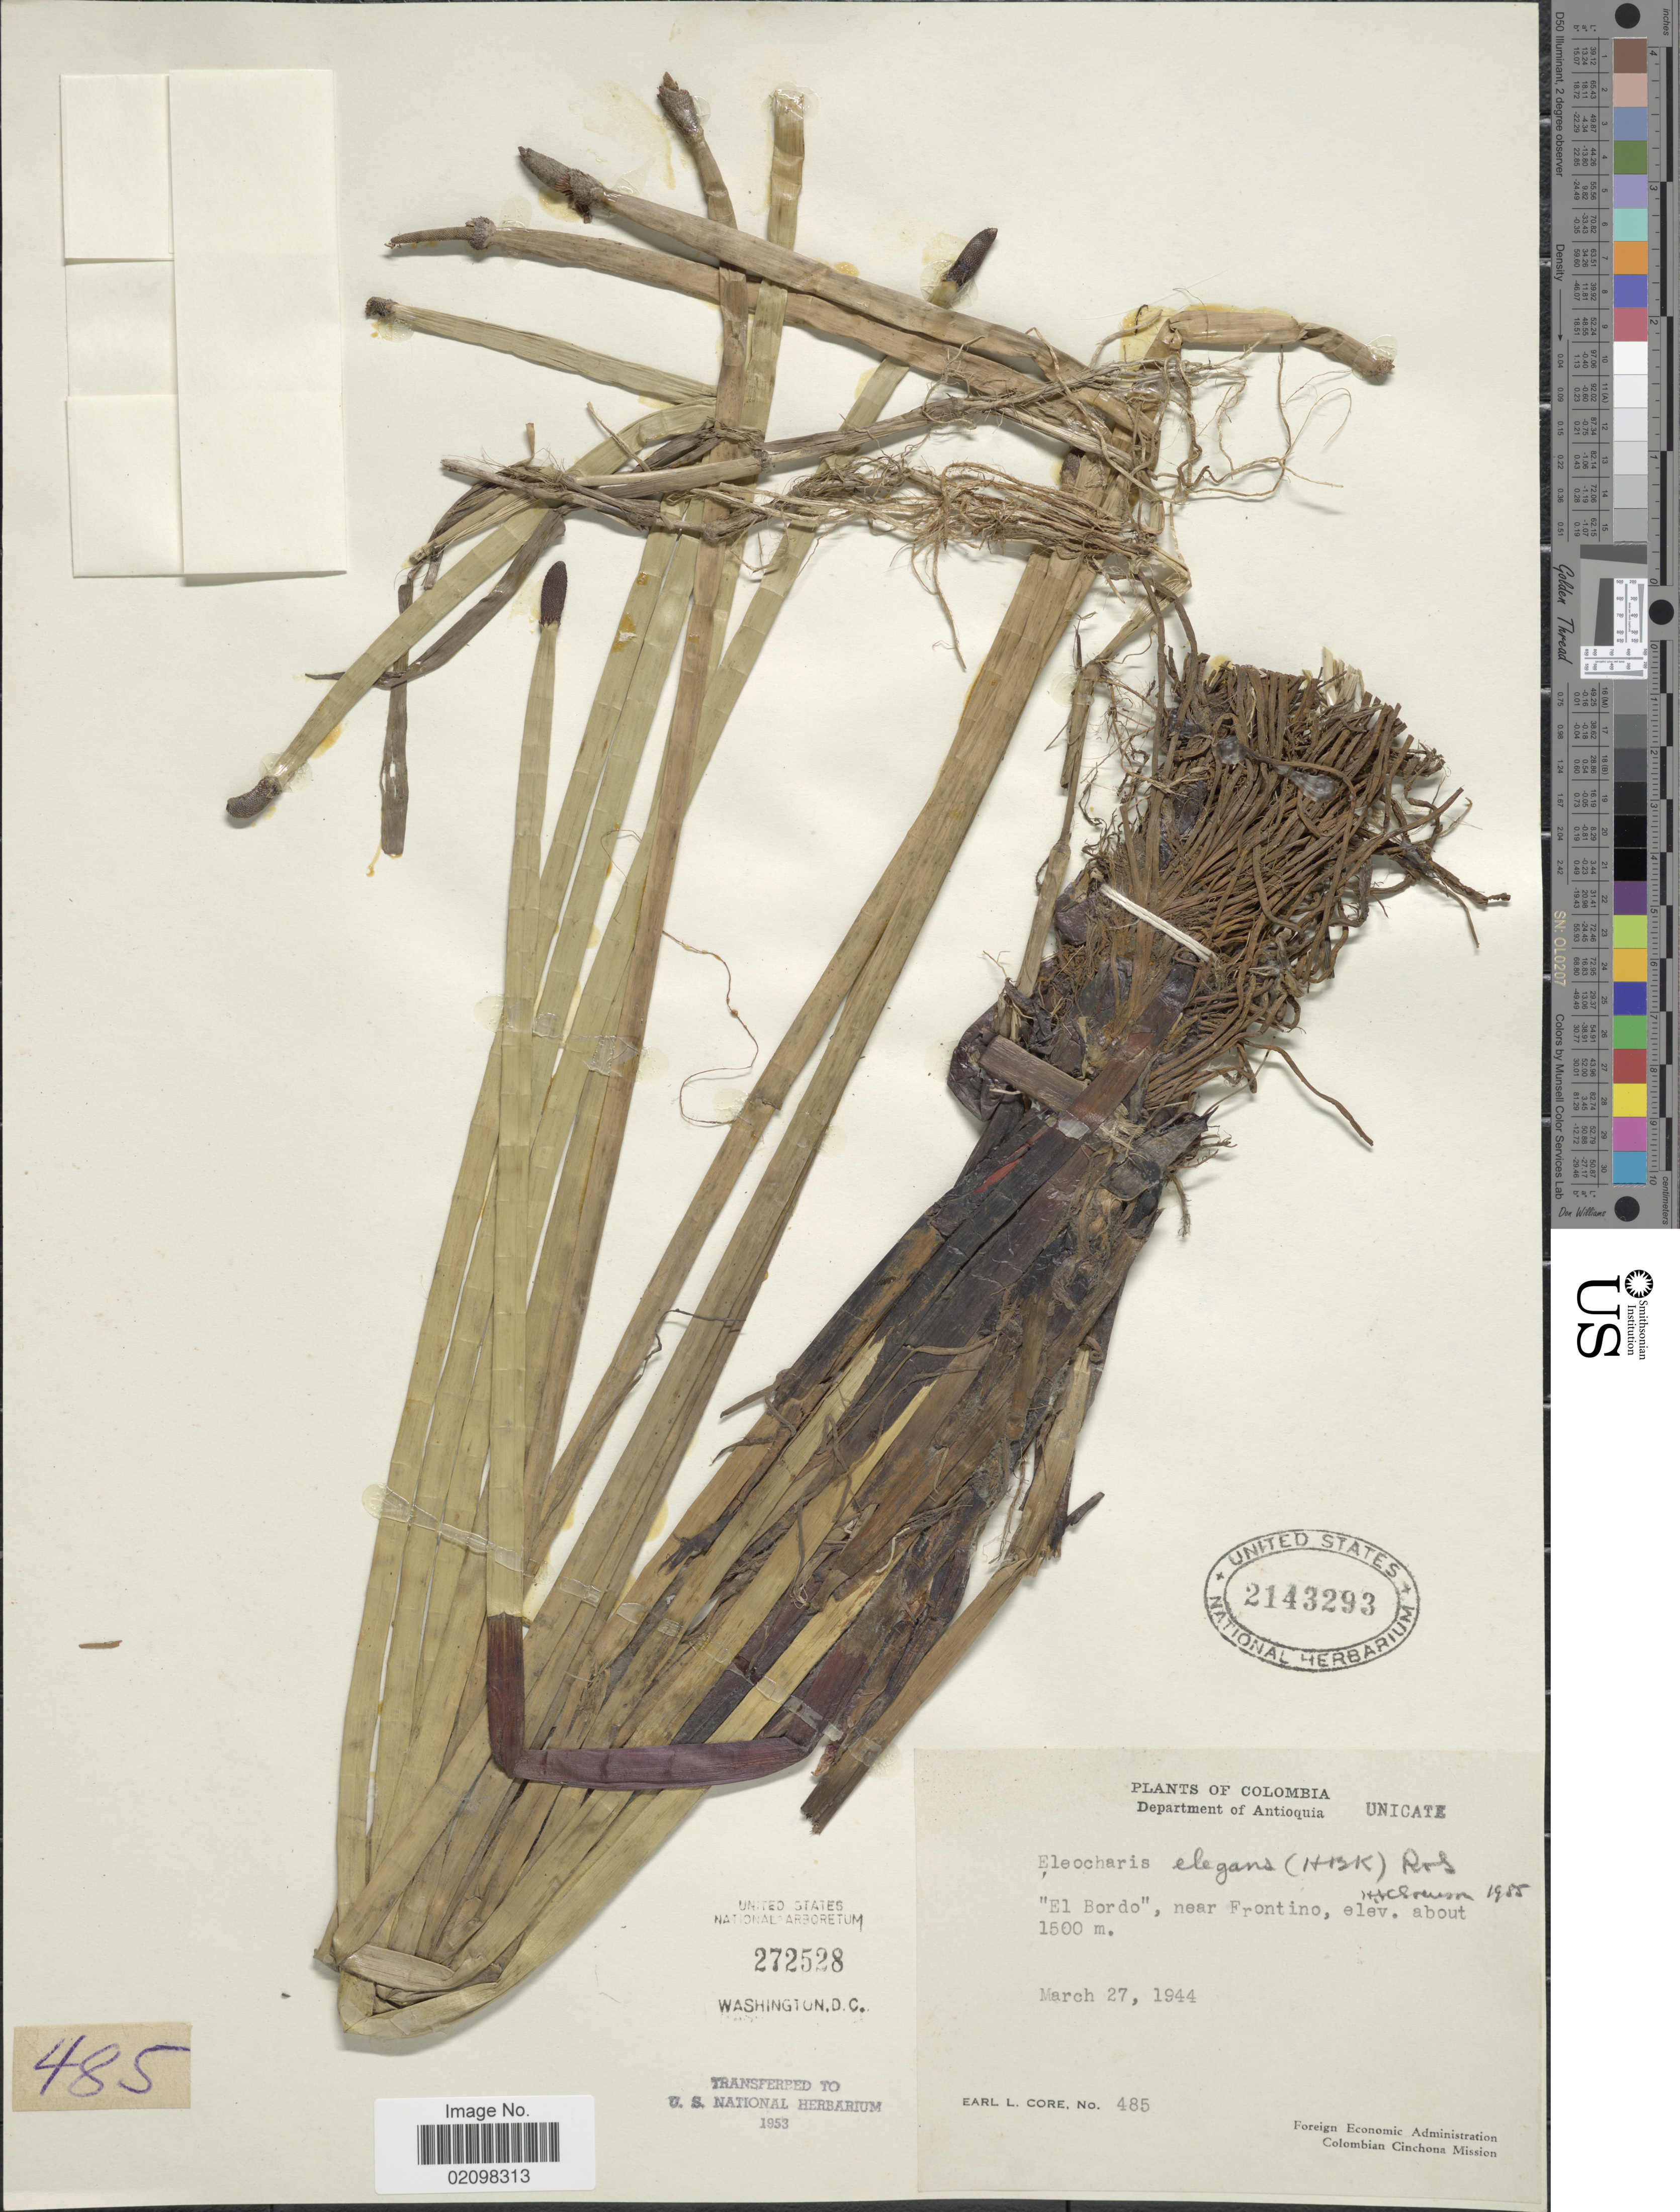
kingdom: Plantae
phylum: Tracheophyta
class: Liliopsida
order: Poales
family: Cyperaceae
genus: Eleocharis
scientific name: Eleocharis elegans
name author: (Kunth) Roem. & Schult.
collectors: E. L. Core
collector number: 485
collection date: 1944-03-27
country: Colombia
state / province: Antioquia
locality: El Bordo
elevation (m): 1500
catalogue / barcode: US 2143293